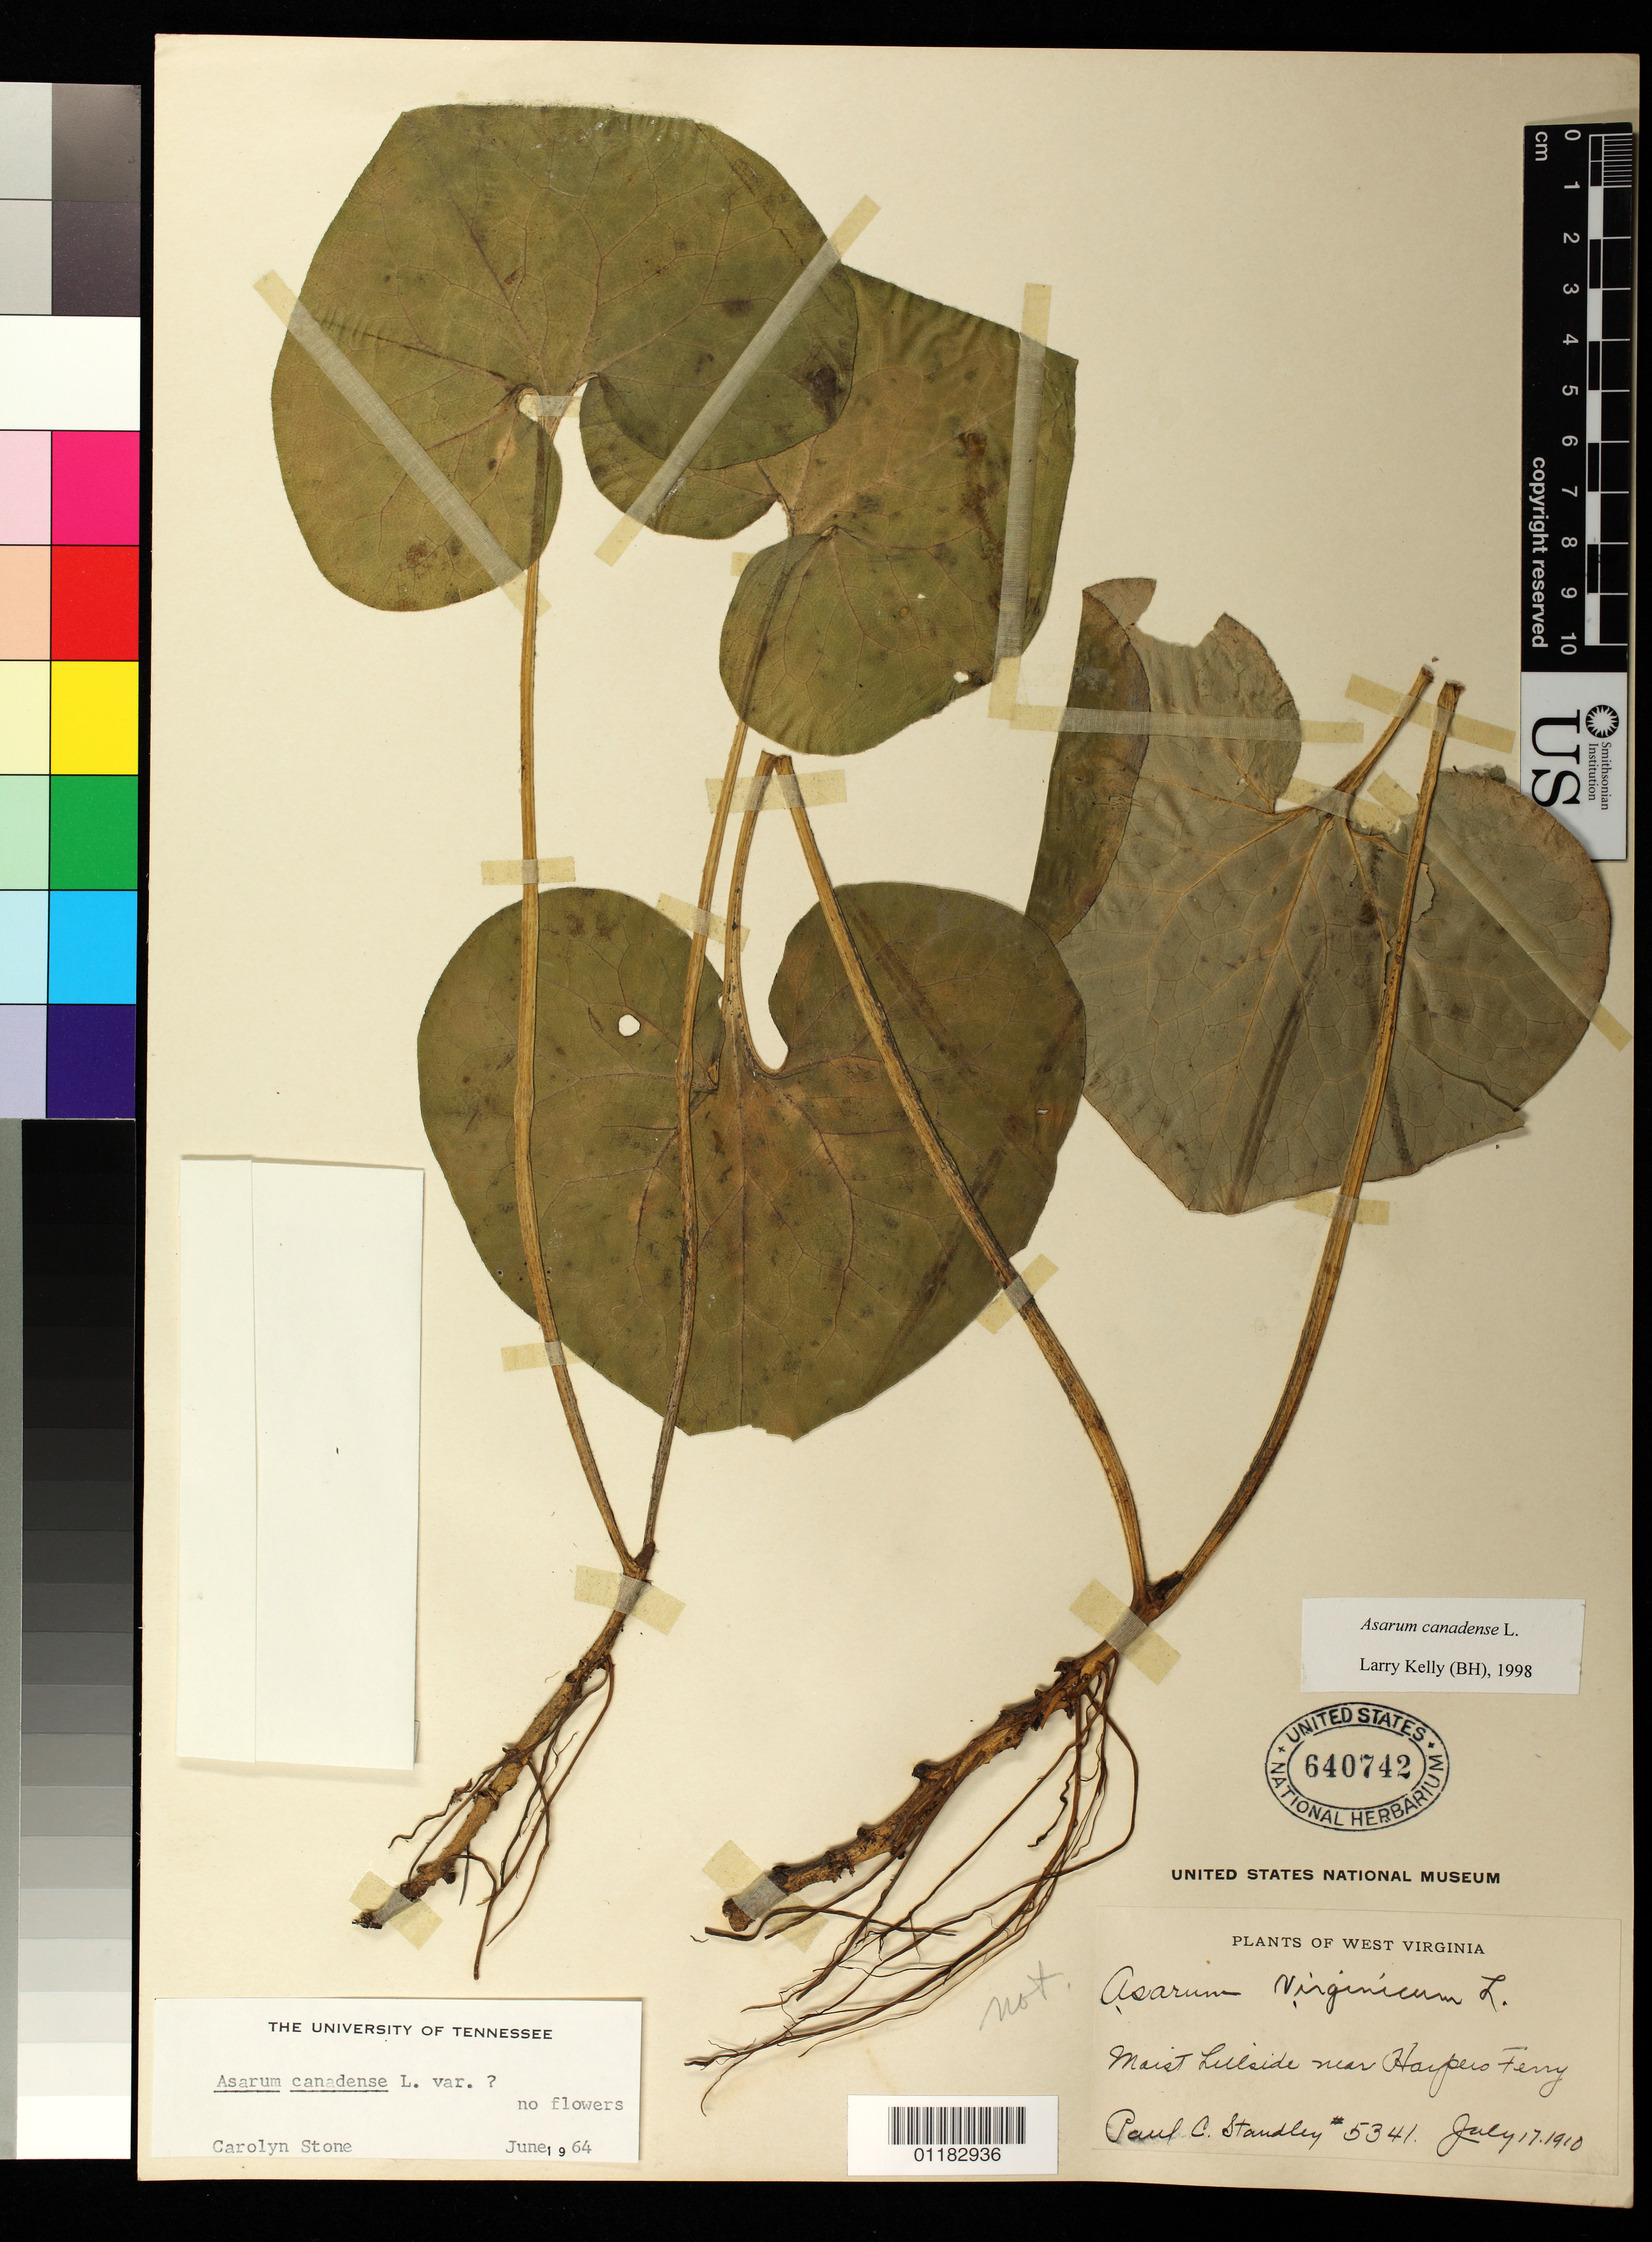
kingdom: Plantae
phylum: Tracheophyta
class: Magnoliopsida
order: Piperales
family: Aristolochiaceae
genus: Asarum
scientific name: Asarum canadense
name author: L.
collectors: P. C. Standley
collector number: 5341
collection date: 1910-07-17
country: United States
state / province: West Virginia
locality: Moist hillside near Harpers Ferry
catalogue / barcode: US 640742